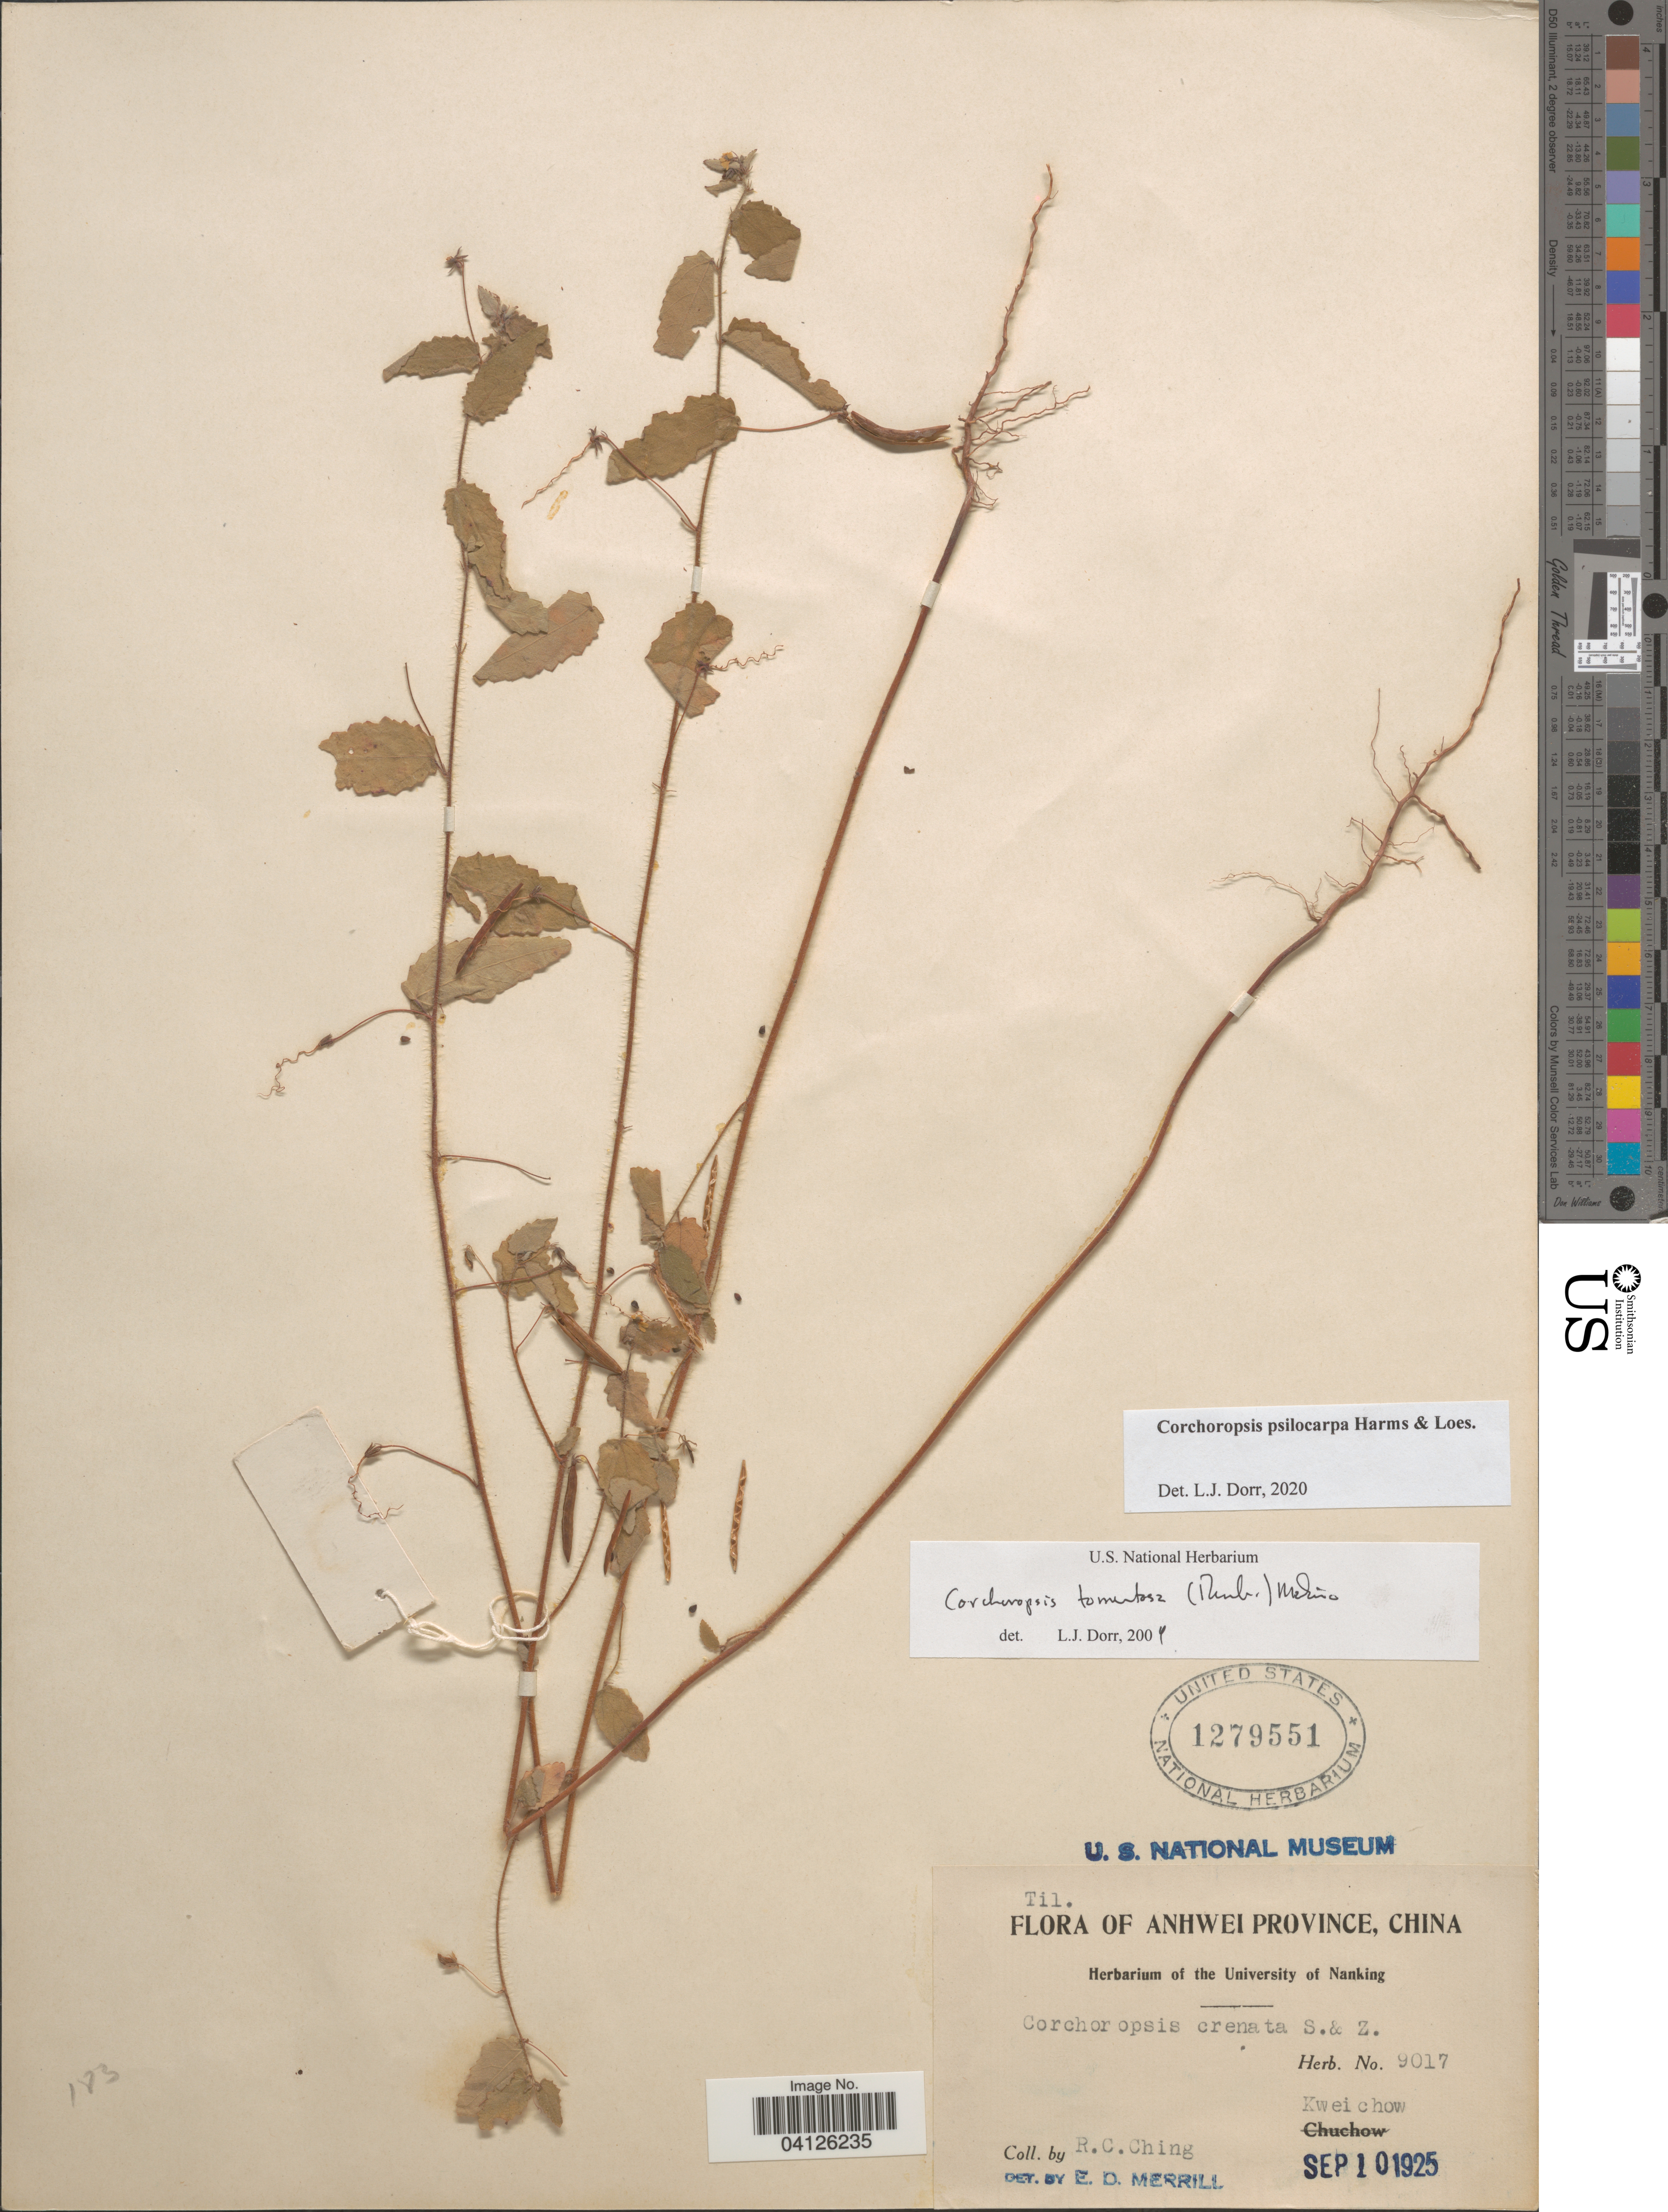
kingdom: Plantae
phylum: Tracheophyta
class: Magnoliopsida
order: Malvales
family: Malvaceae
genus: Corchoropsis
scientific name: Corchoropsis psilocarpa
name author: Harms & Loes.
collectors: R. C. Ching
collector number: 9017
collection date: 1925-09-10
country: China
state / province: Anhui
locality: Anhwei Province. Kweichow.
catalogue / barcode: US 1279551